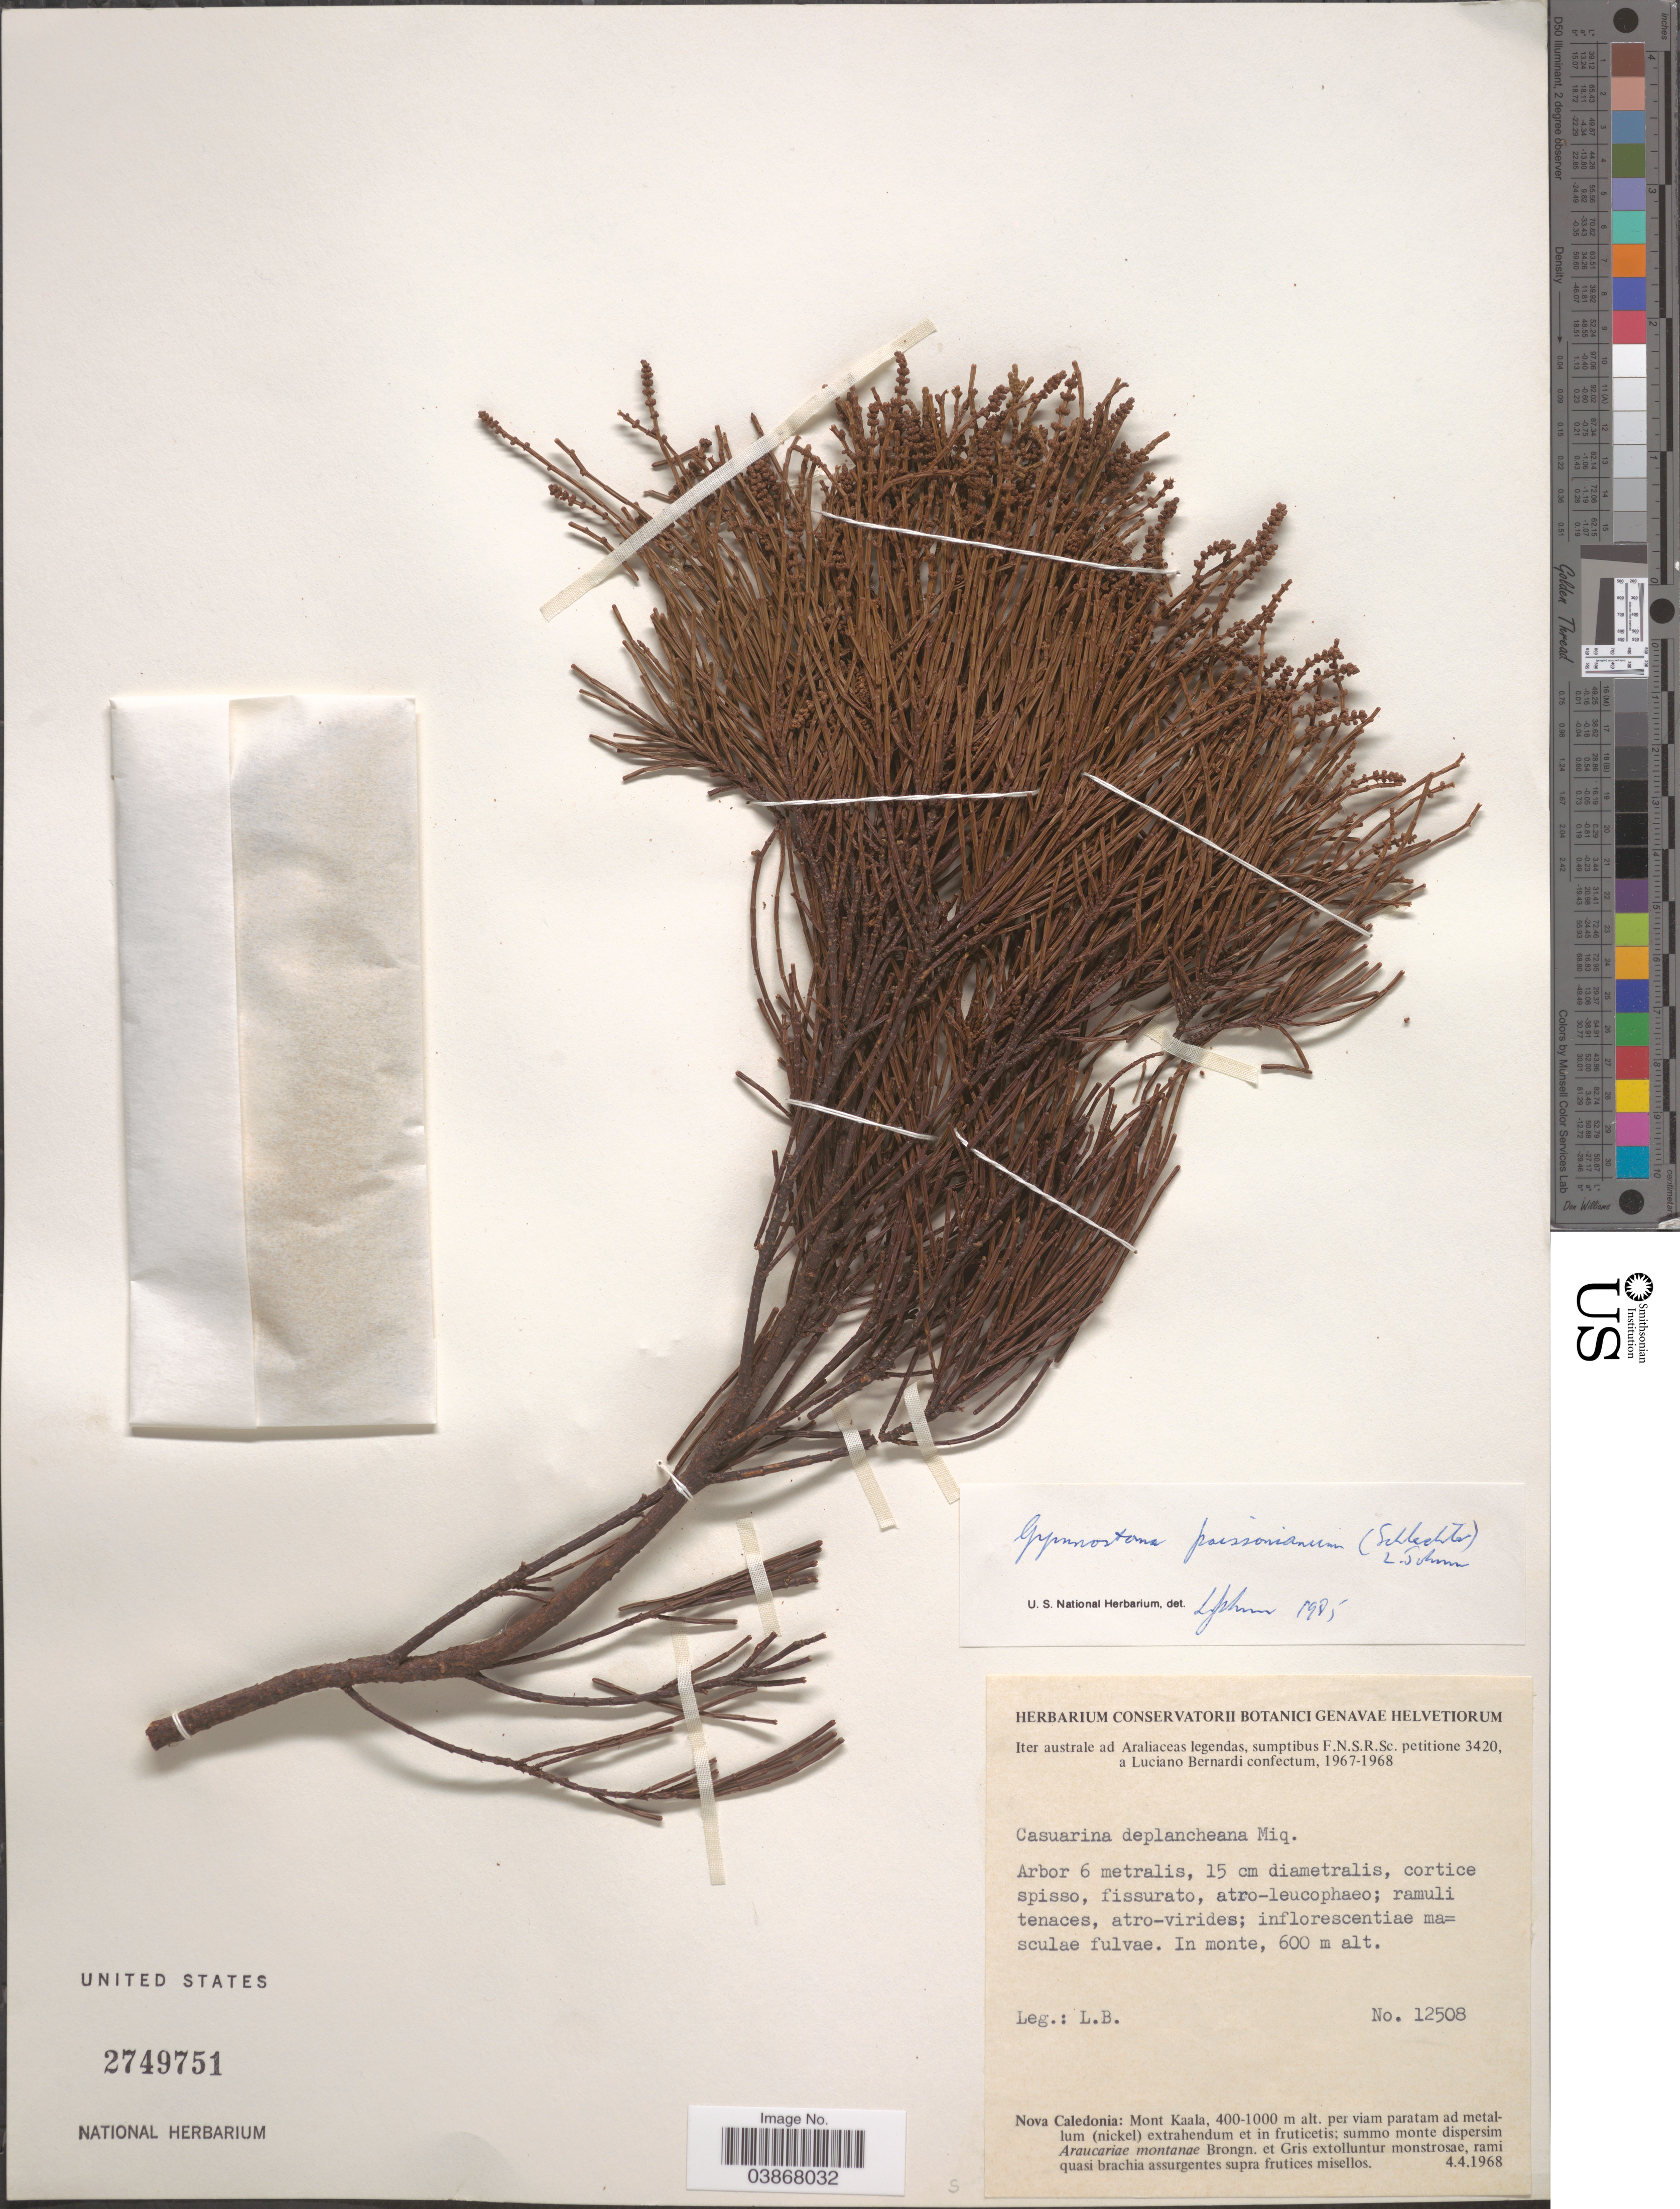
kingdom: Plantae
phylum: Tracheophyta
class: Magnoliopsida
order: Fagales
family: Casuarinaceae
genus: Gymnostoma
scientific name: Gymnostoma poissonianum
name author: (Schltr.) L.A.S. Johnson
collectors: L. Bernardi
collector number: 12508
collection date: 1968-04-04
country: New Caledonia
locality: Mont Kaala.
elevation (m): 600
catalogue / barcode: US 2749751